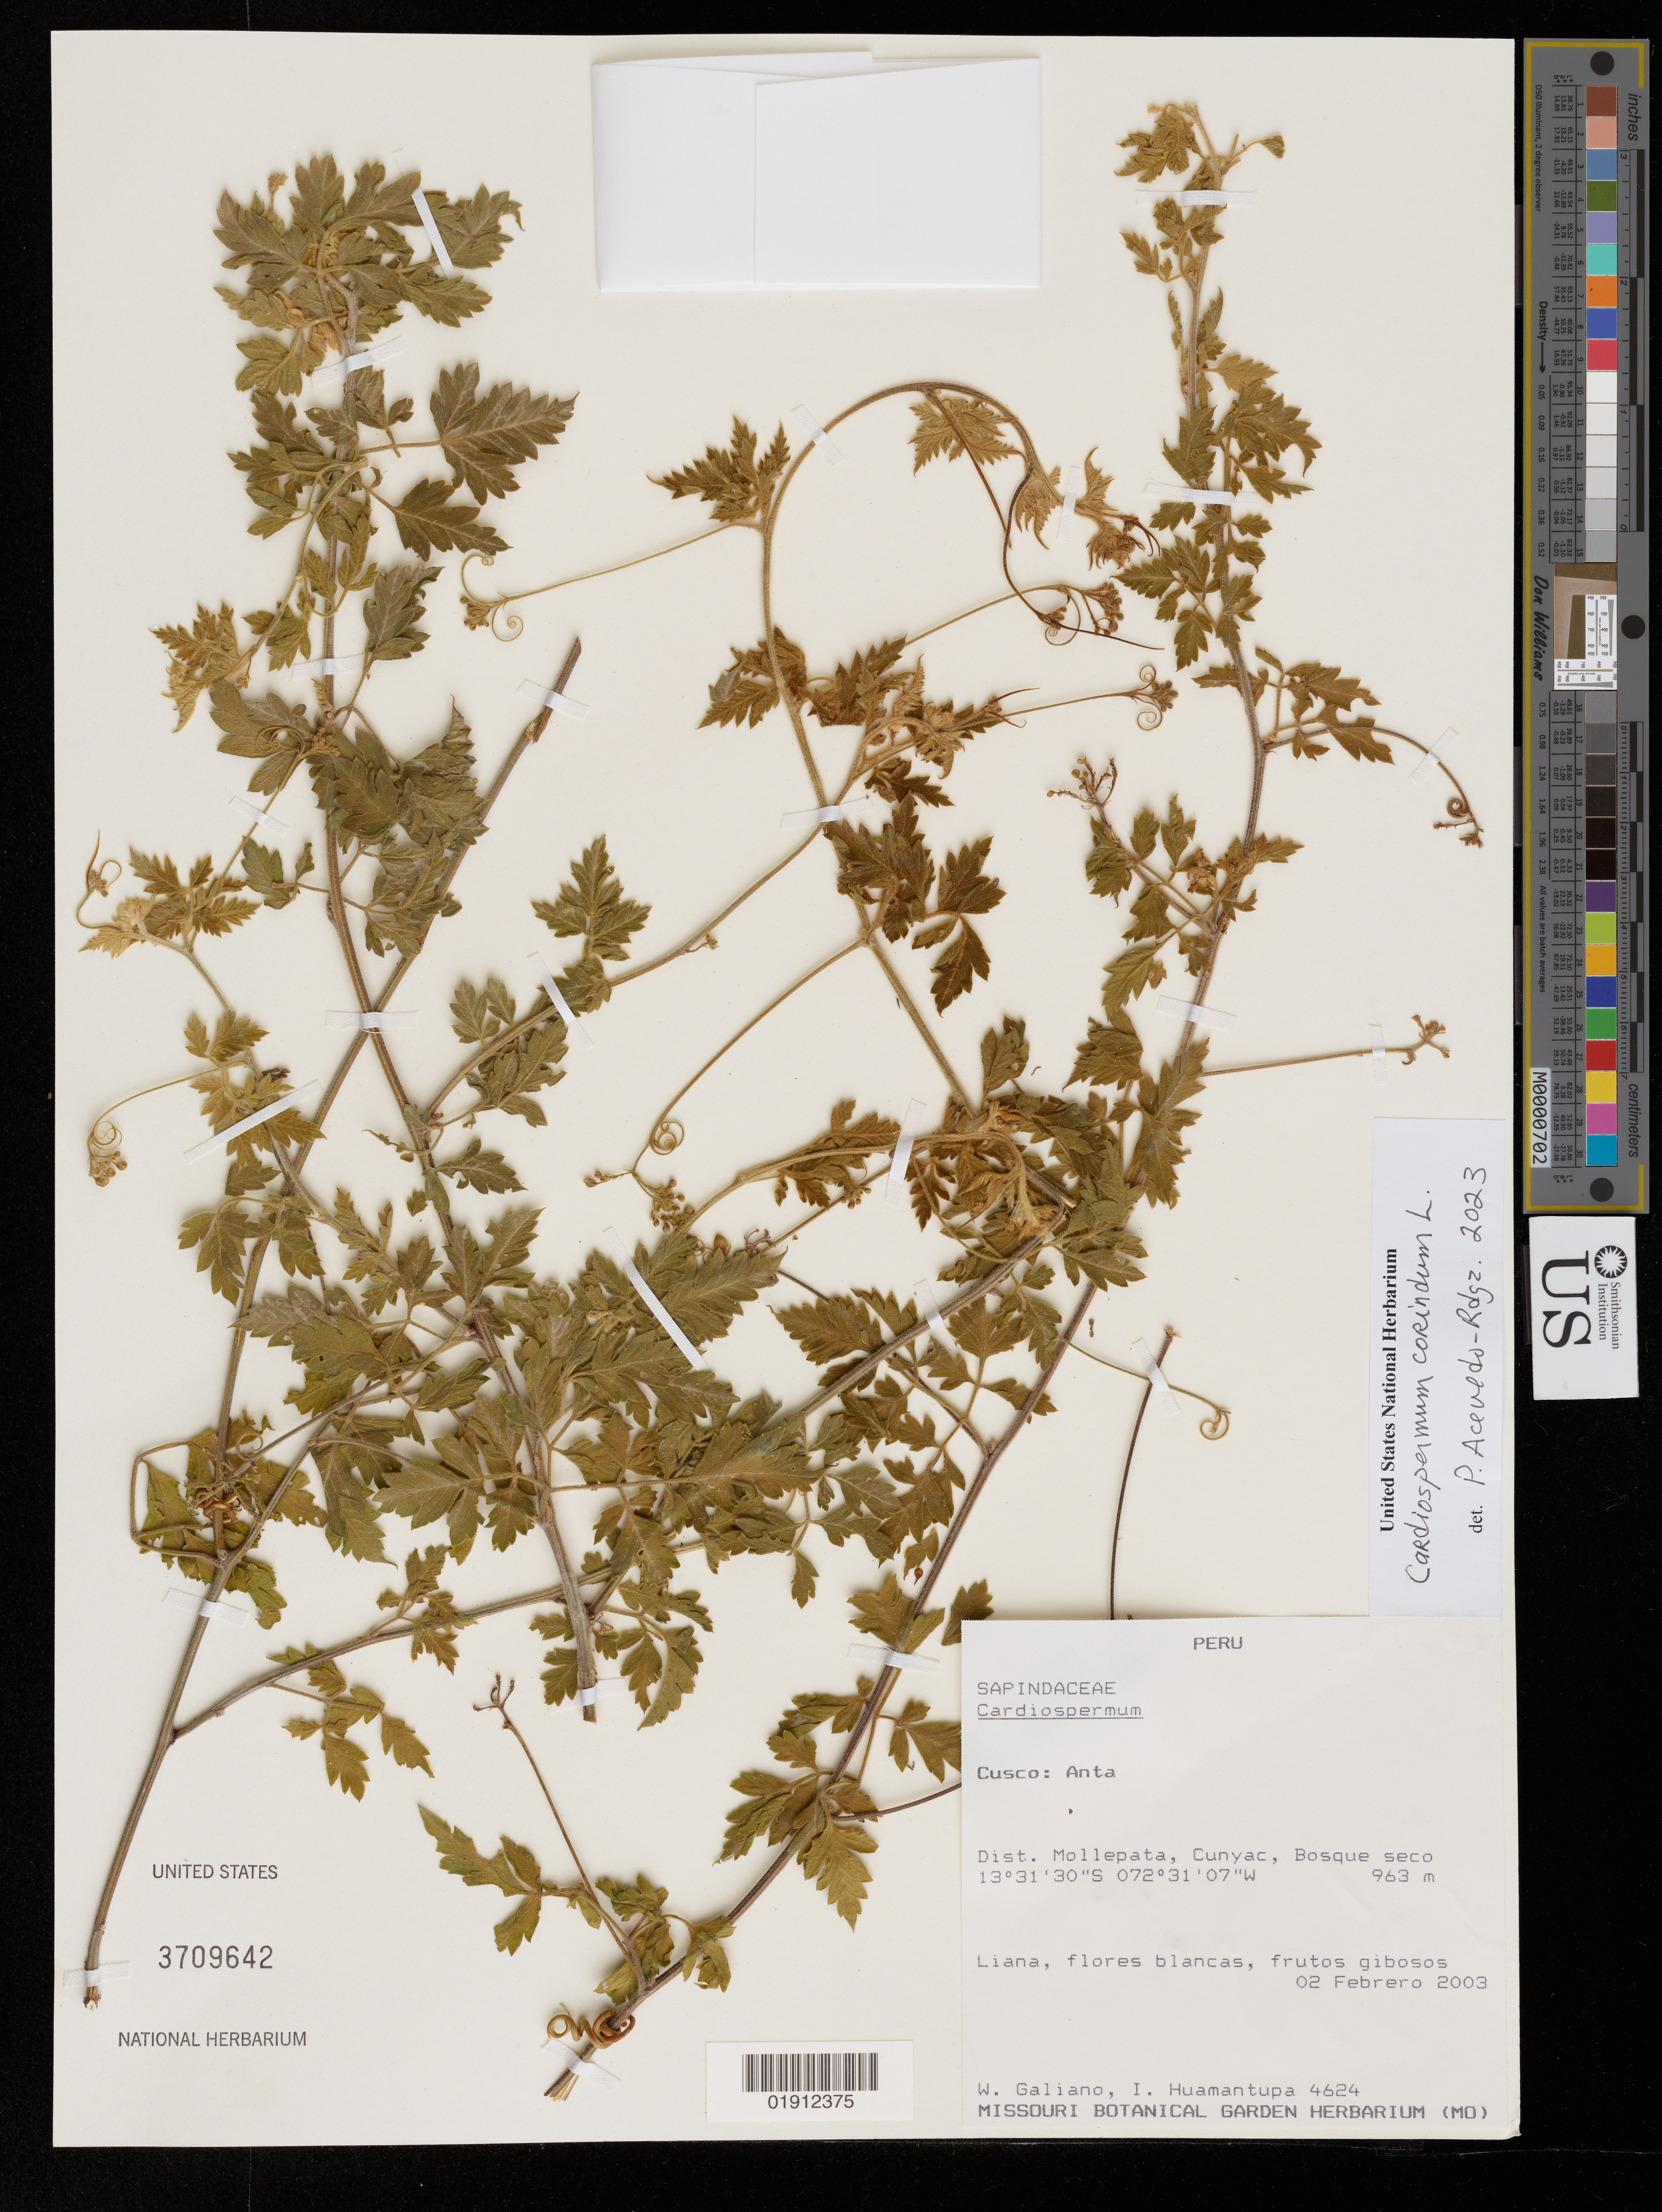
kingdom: Plantae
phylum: Tracheophyta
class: Magnoliopsida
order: Sapindales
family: Sapindaceae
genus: Cardiospermum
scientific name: Cardiospermum corindum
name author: L.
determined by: Acevedo-Rodriguez, P., (US), Smithsonian Institution - National Museum of Natural History (UNITED STATES)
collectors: W. Galiano & I. Huamantupa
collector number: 4624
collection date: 2003-02-02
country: Peru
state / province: Cusco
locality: Anta. Dist. Mollepata, Cunyac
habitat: Bosqu seco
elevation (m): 963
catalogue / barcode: US 3709642